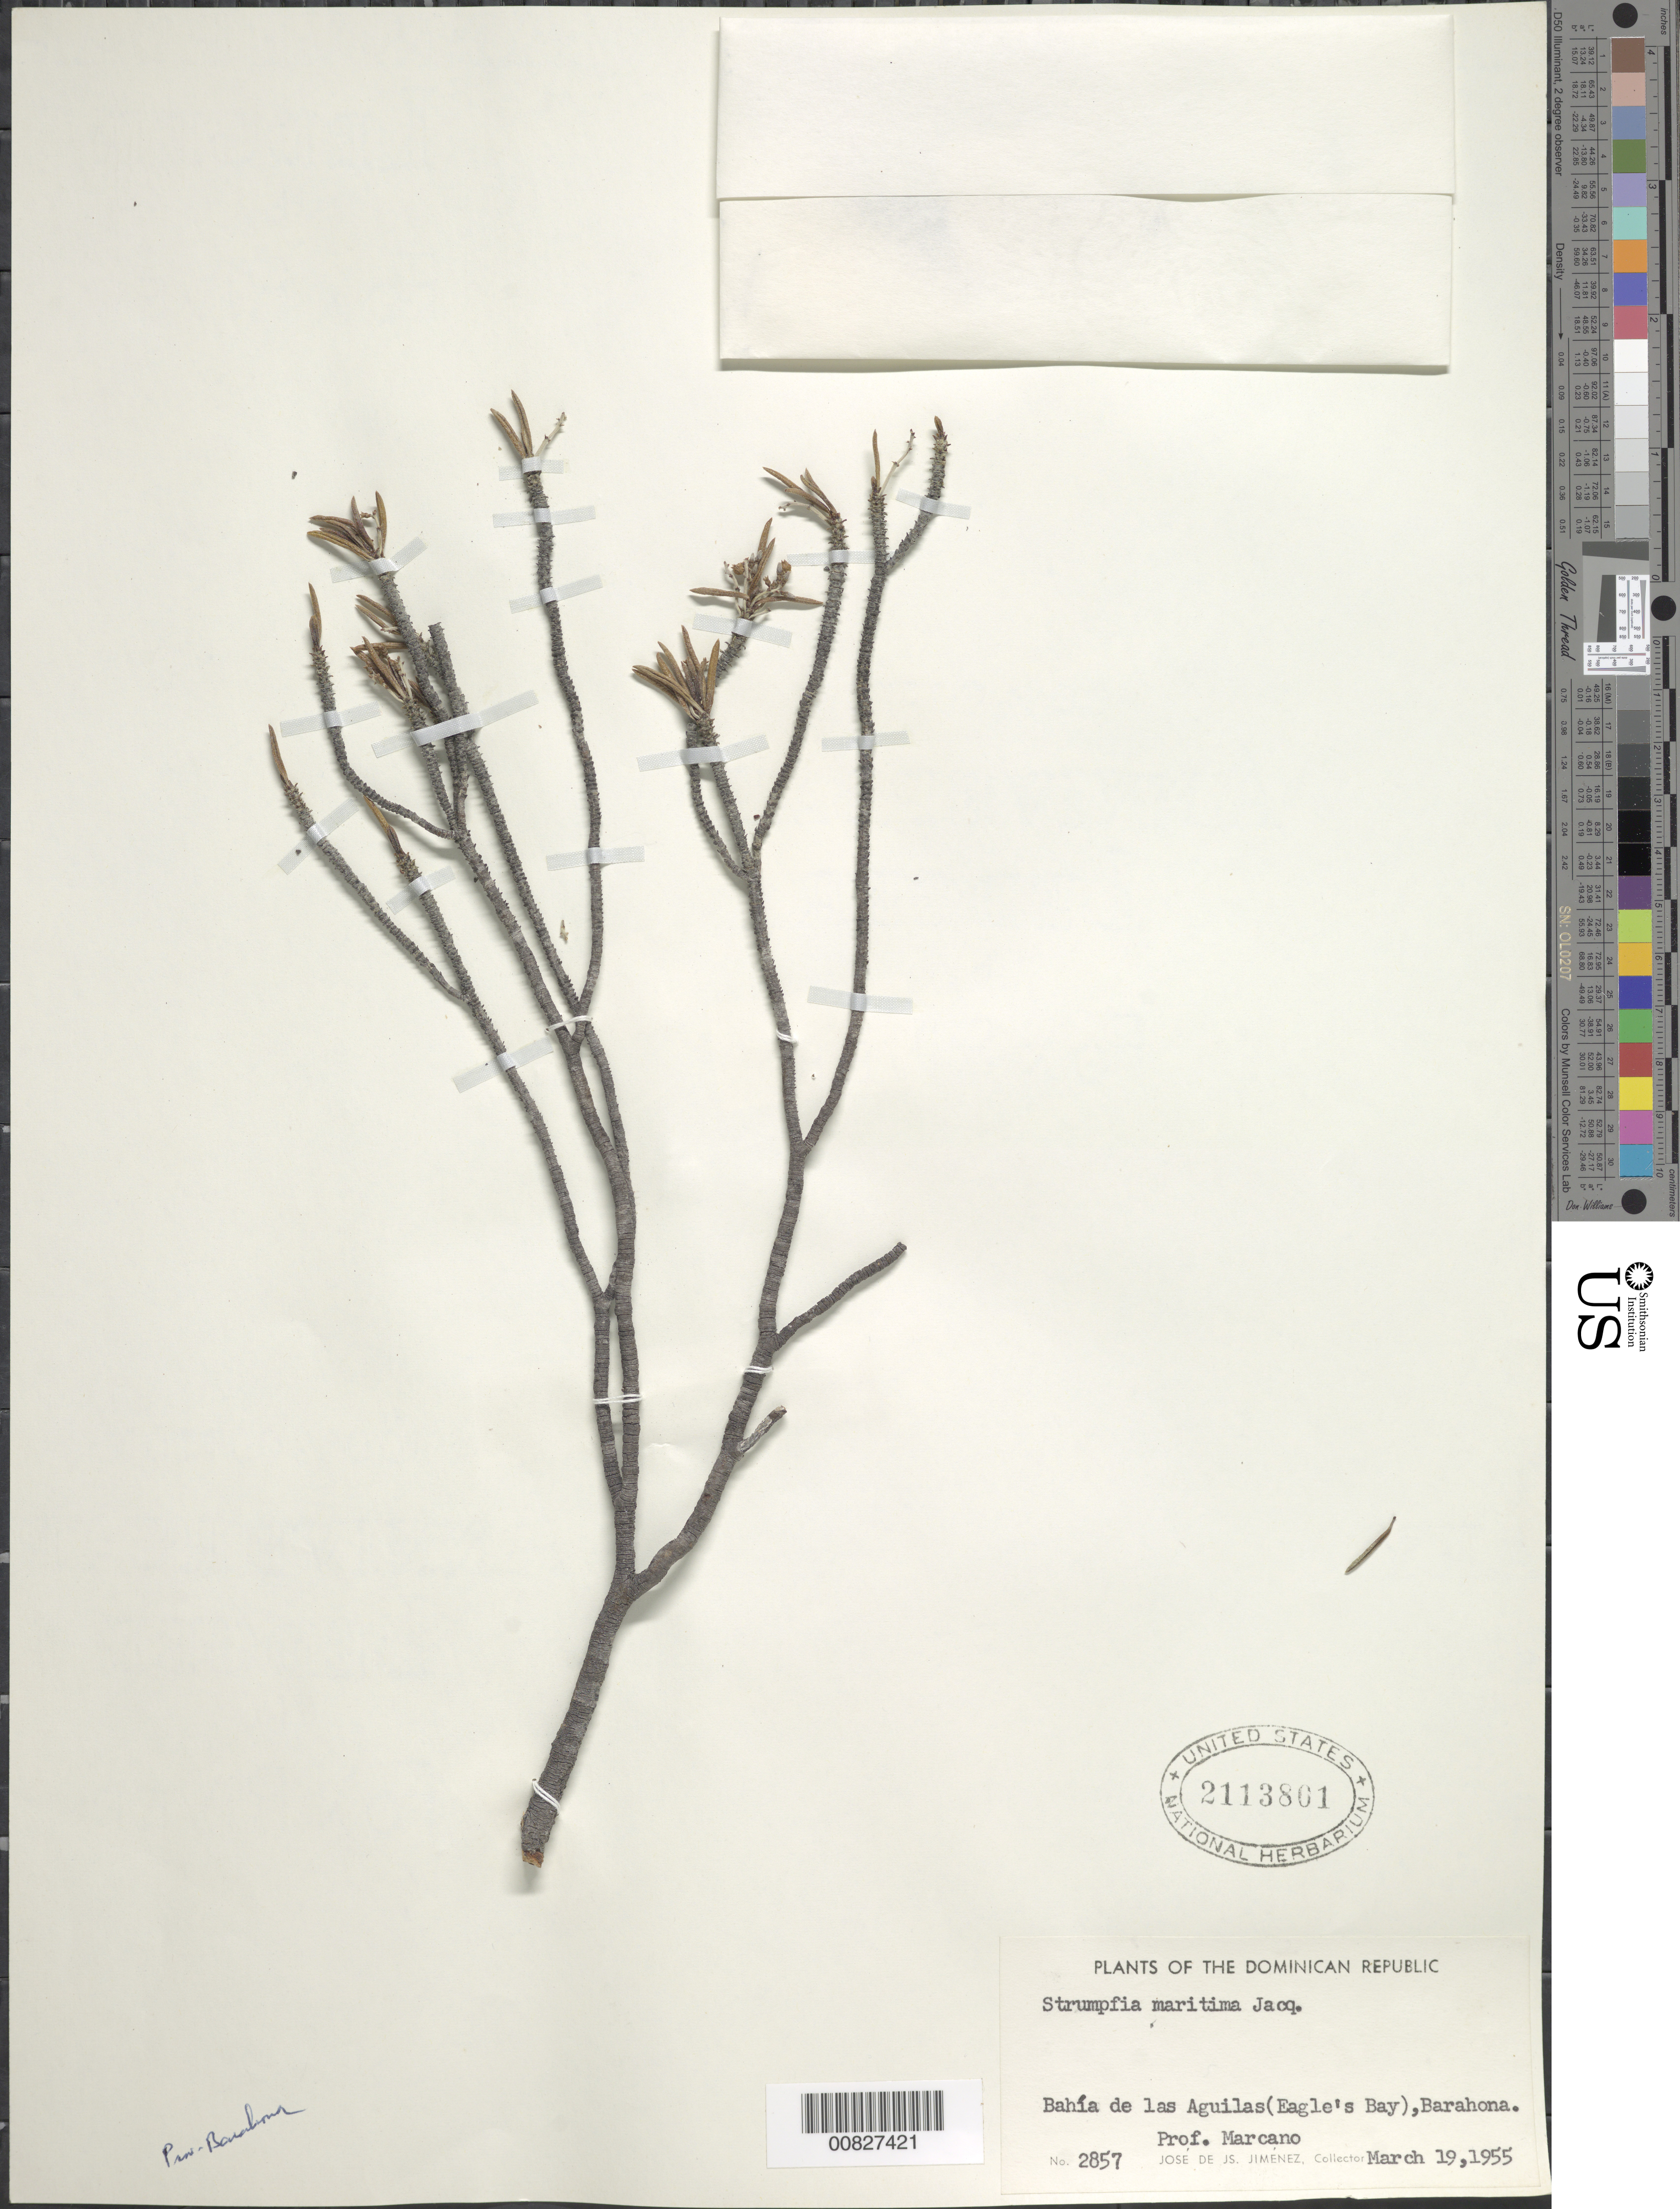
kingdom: Plantae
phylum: Tracheophyta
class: Magnoliopsida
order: Gentianales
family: Rubiaceae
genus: Strumpfia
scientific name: Strumpfia maritima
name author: Jacq.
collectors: E. J. Marcano F. & J. J. Jiménez Almonte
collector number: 2857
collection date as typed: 19 Mar 1955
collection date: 1955-03-19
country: Dominican Republic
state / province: Barahona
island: Hispaniola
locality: Bahía de las Aguilas (Eagle's Bay)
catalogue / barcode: US 2113801